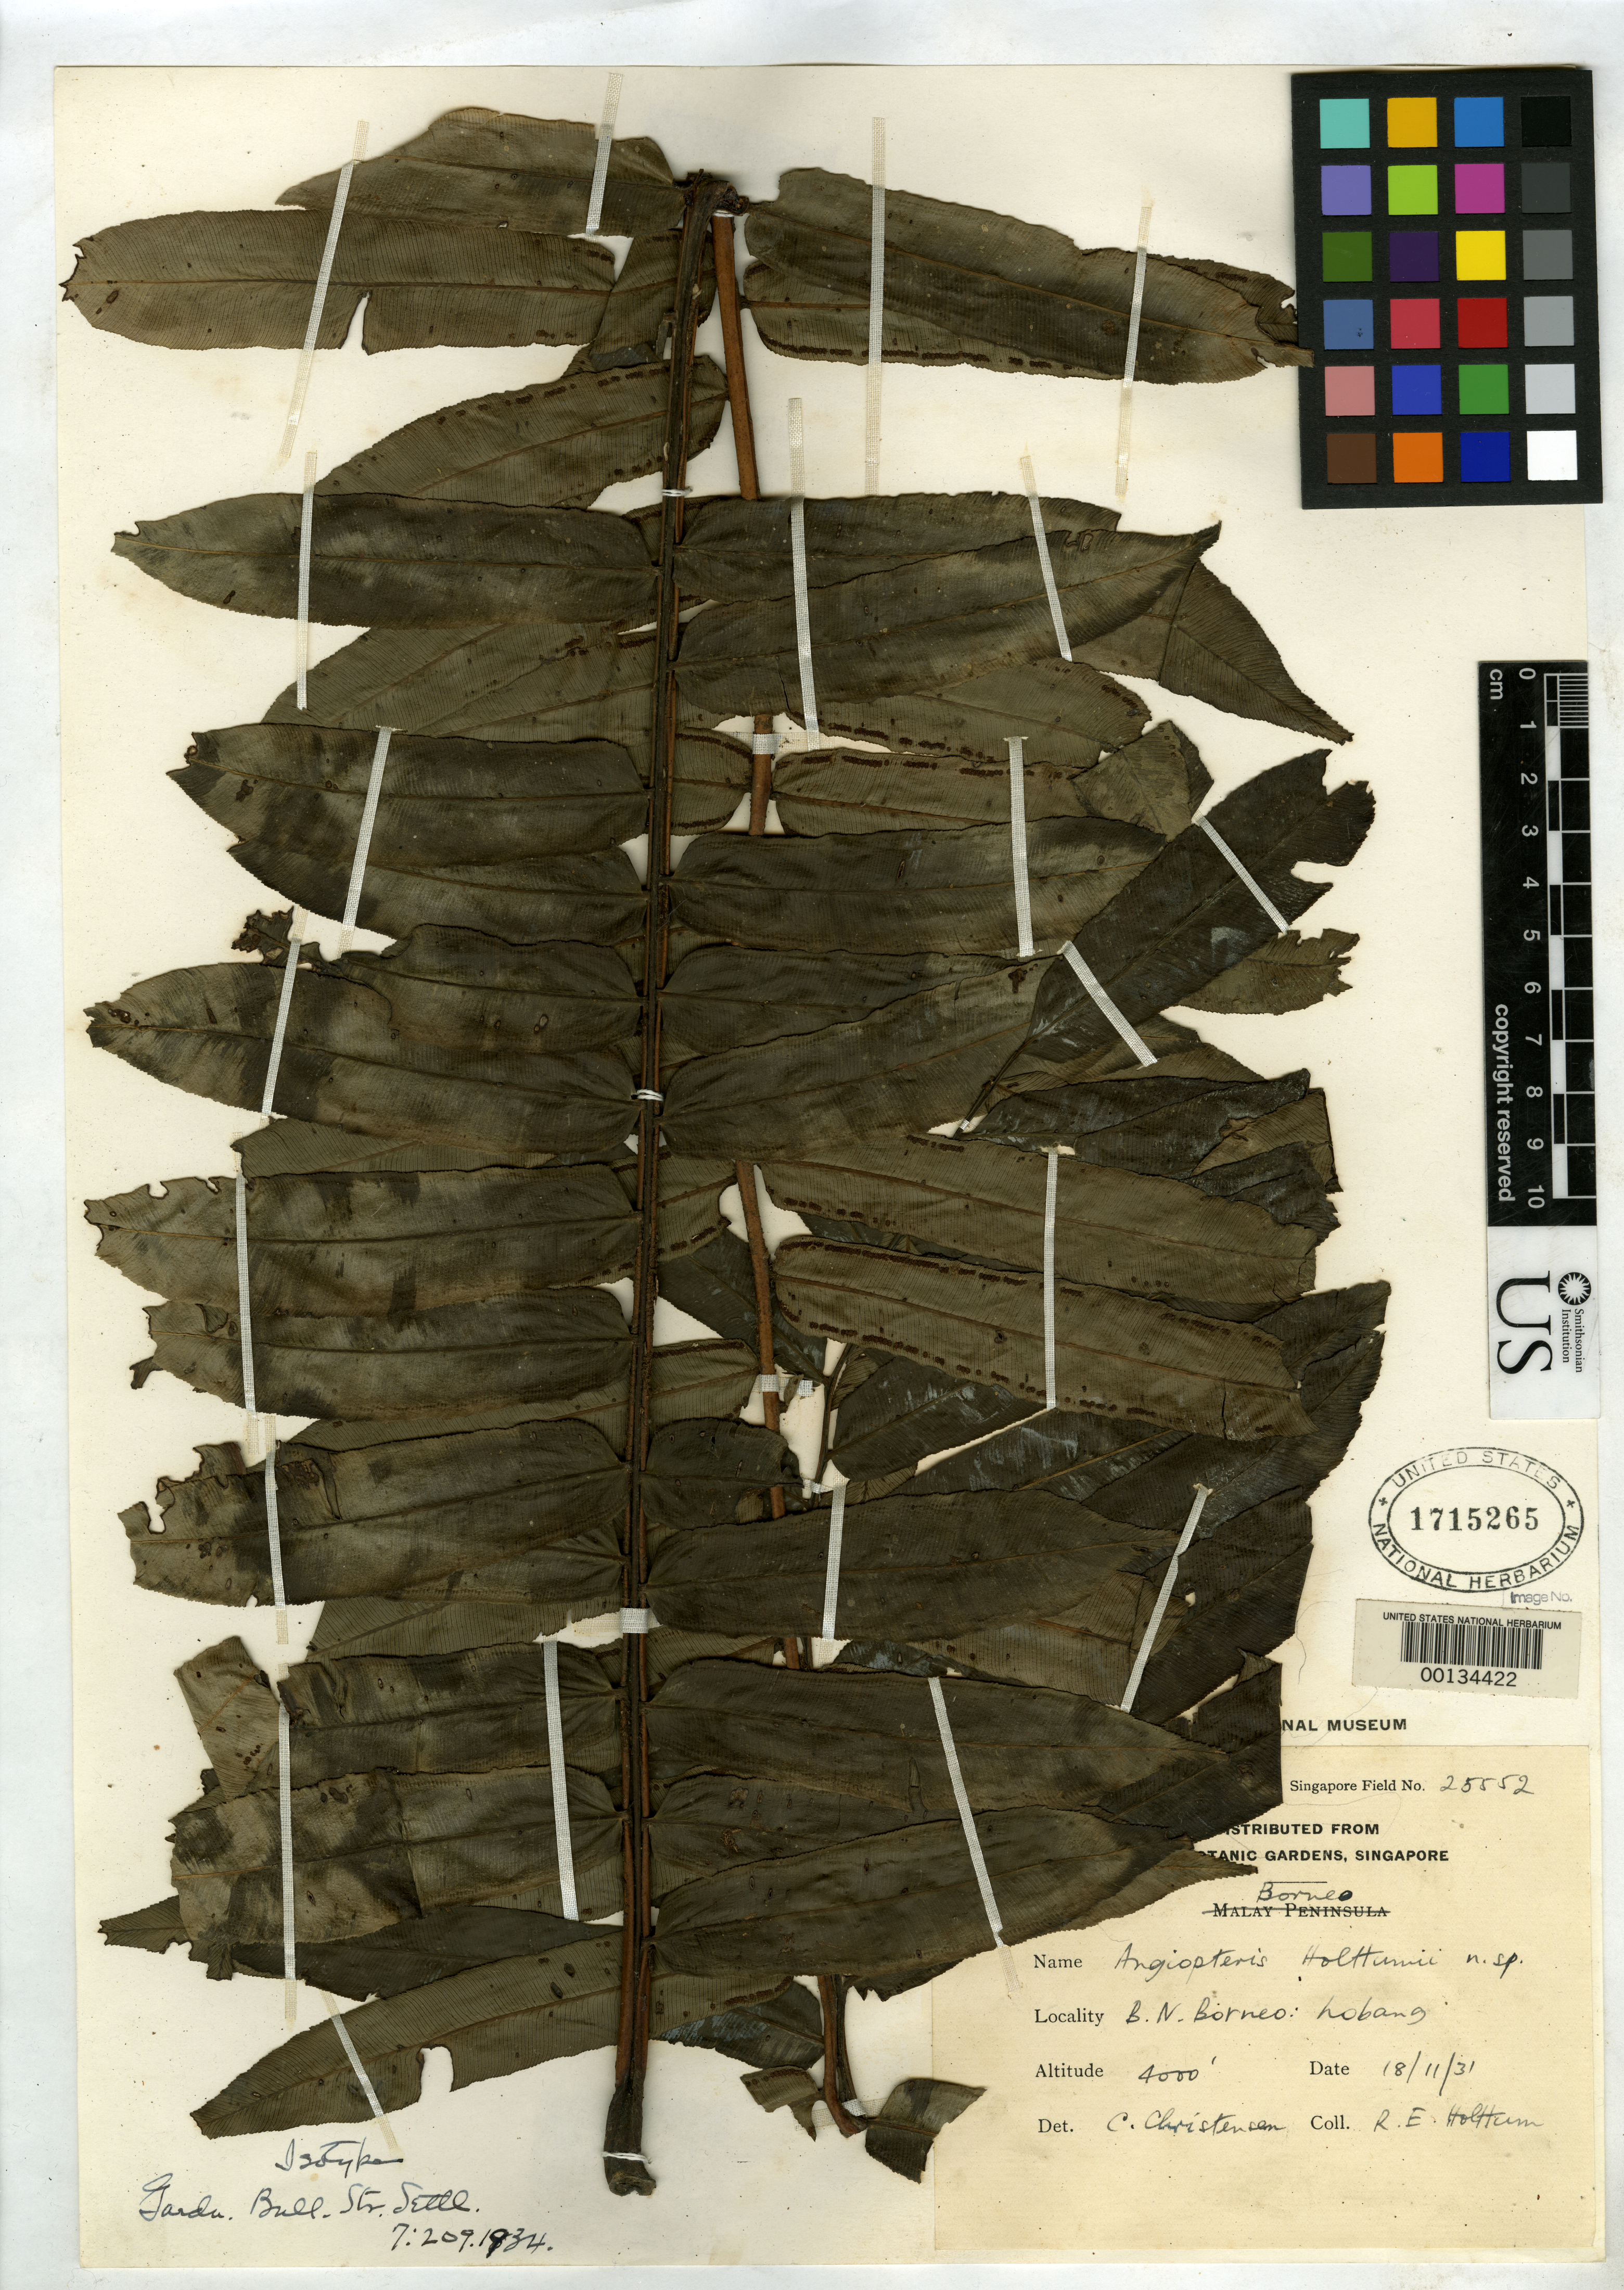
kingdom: Plantae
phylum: Tracheophyta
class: Polypodiopsida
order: Marattiales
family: Marattiaceae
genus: Angiopteris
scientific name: Angiopteris holttumii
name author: C. Chr.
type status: Type Collection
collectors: R. E. Holttum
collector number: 25552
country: Malaysia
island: Borneo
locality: British North Borneo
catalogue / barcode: US 1715265